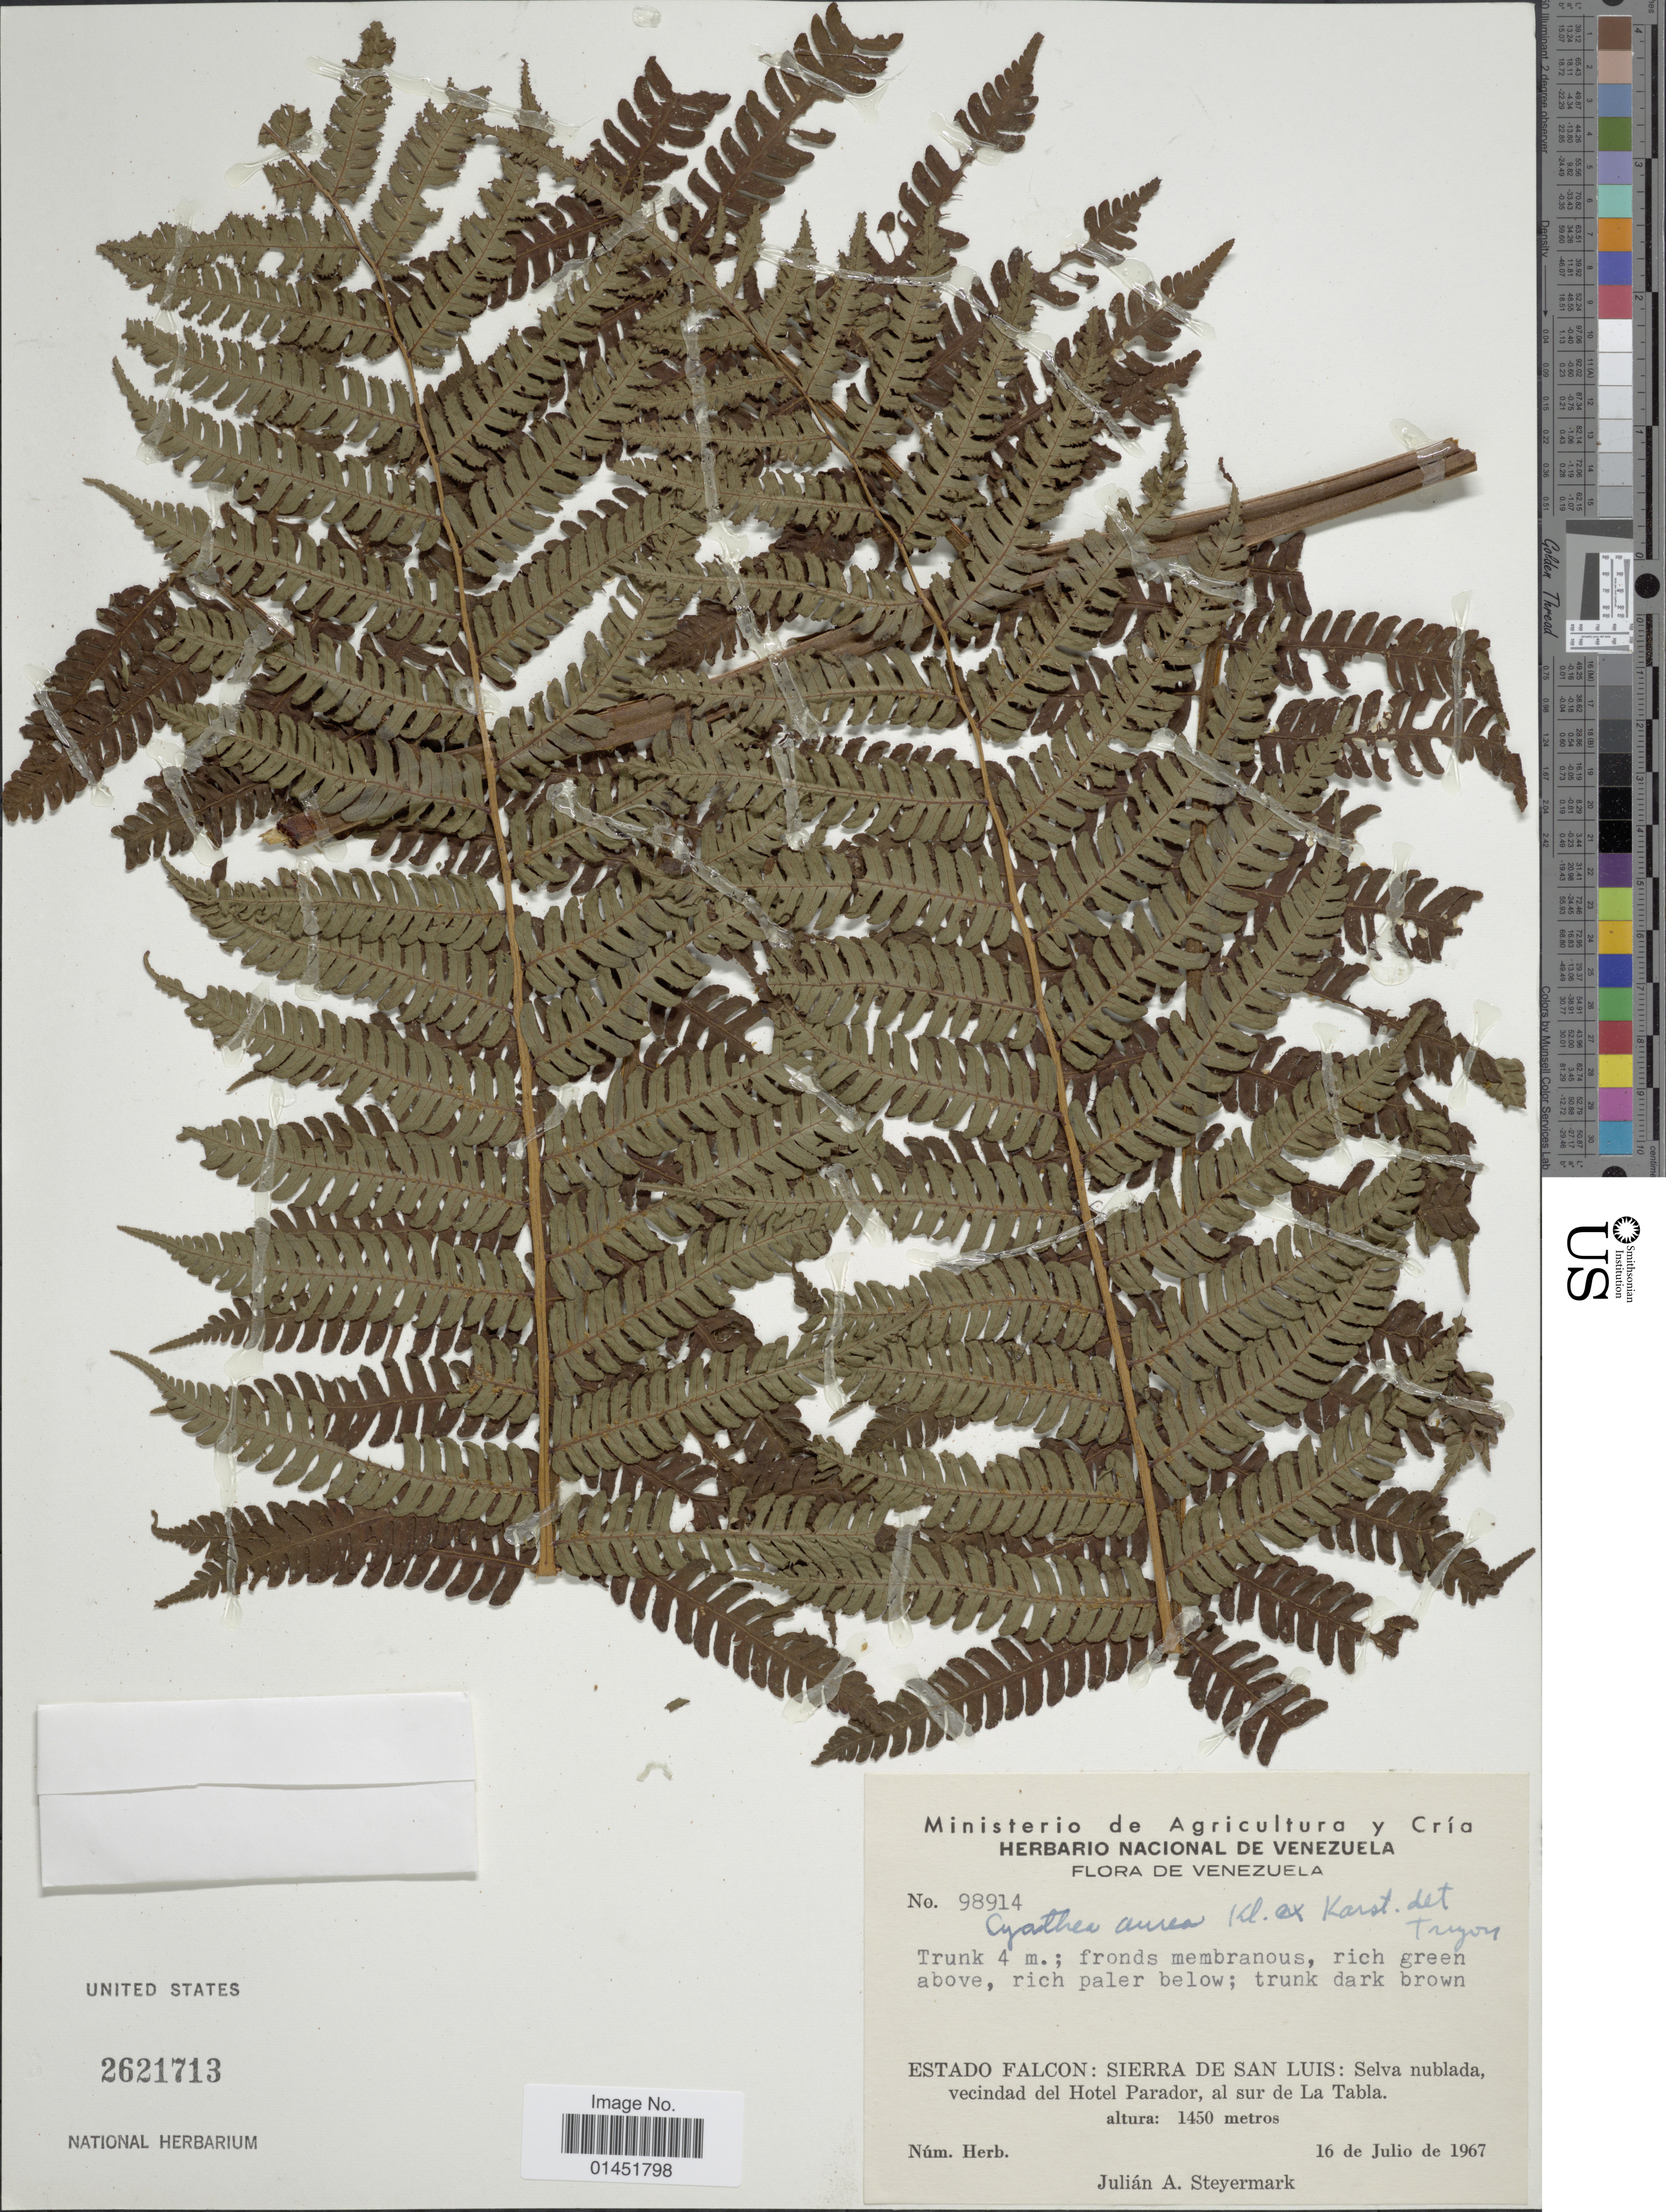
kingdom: Plantae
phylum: Tracheophyta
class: Polypodiopsida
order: Cyatheales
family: Cyatheaceae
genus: Cyathea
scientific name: Cyathea fulva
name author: (M. Martens & Galeotti) Fée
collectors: J. Steyermark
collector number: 98914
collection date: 1967-07-16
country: Venezuela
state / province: Falcón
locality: Sierra de San Luis: Selva nublada, vecindad del Hotel Parador, al sur de La Tabla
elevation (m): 1450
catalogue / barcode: US 2621713